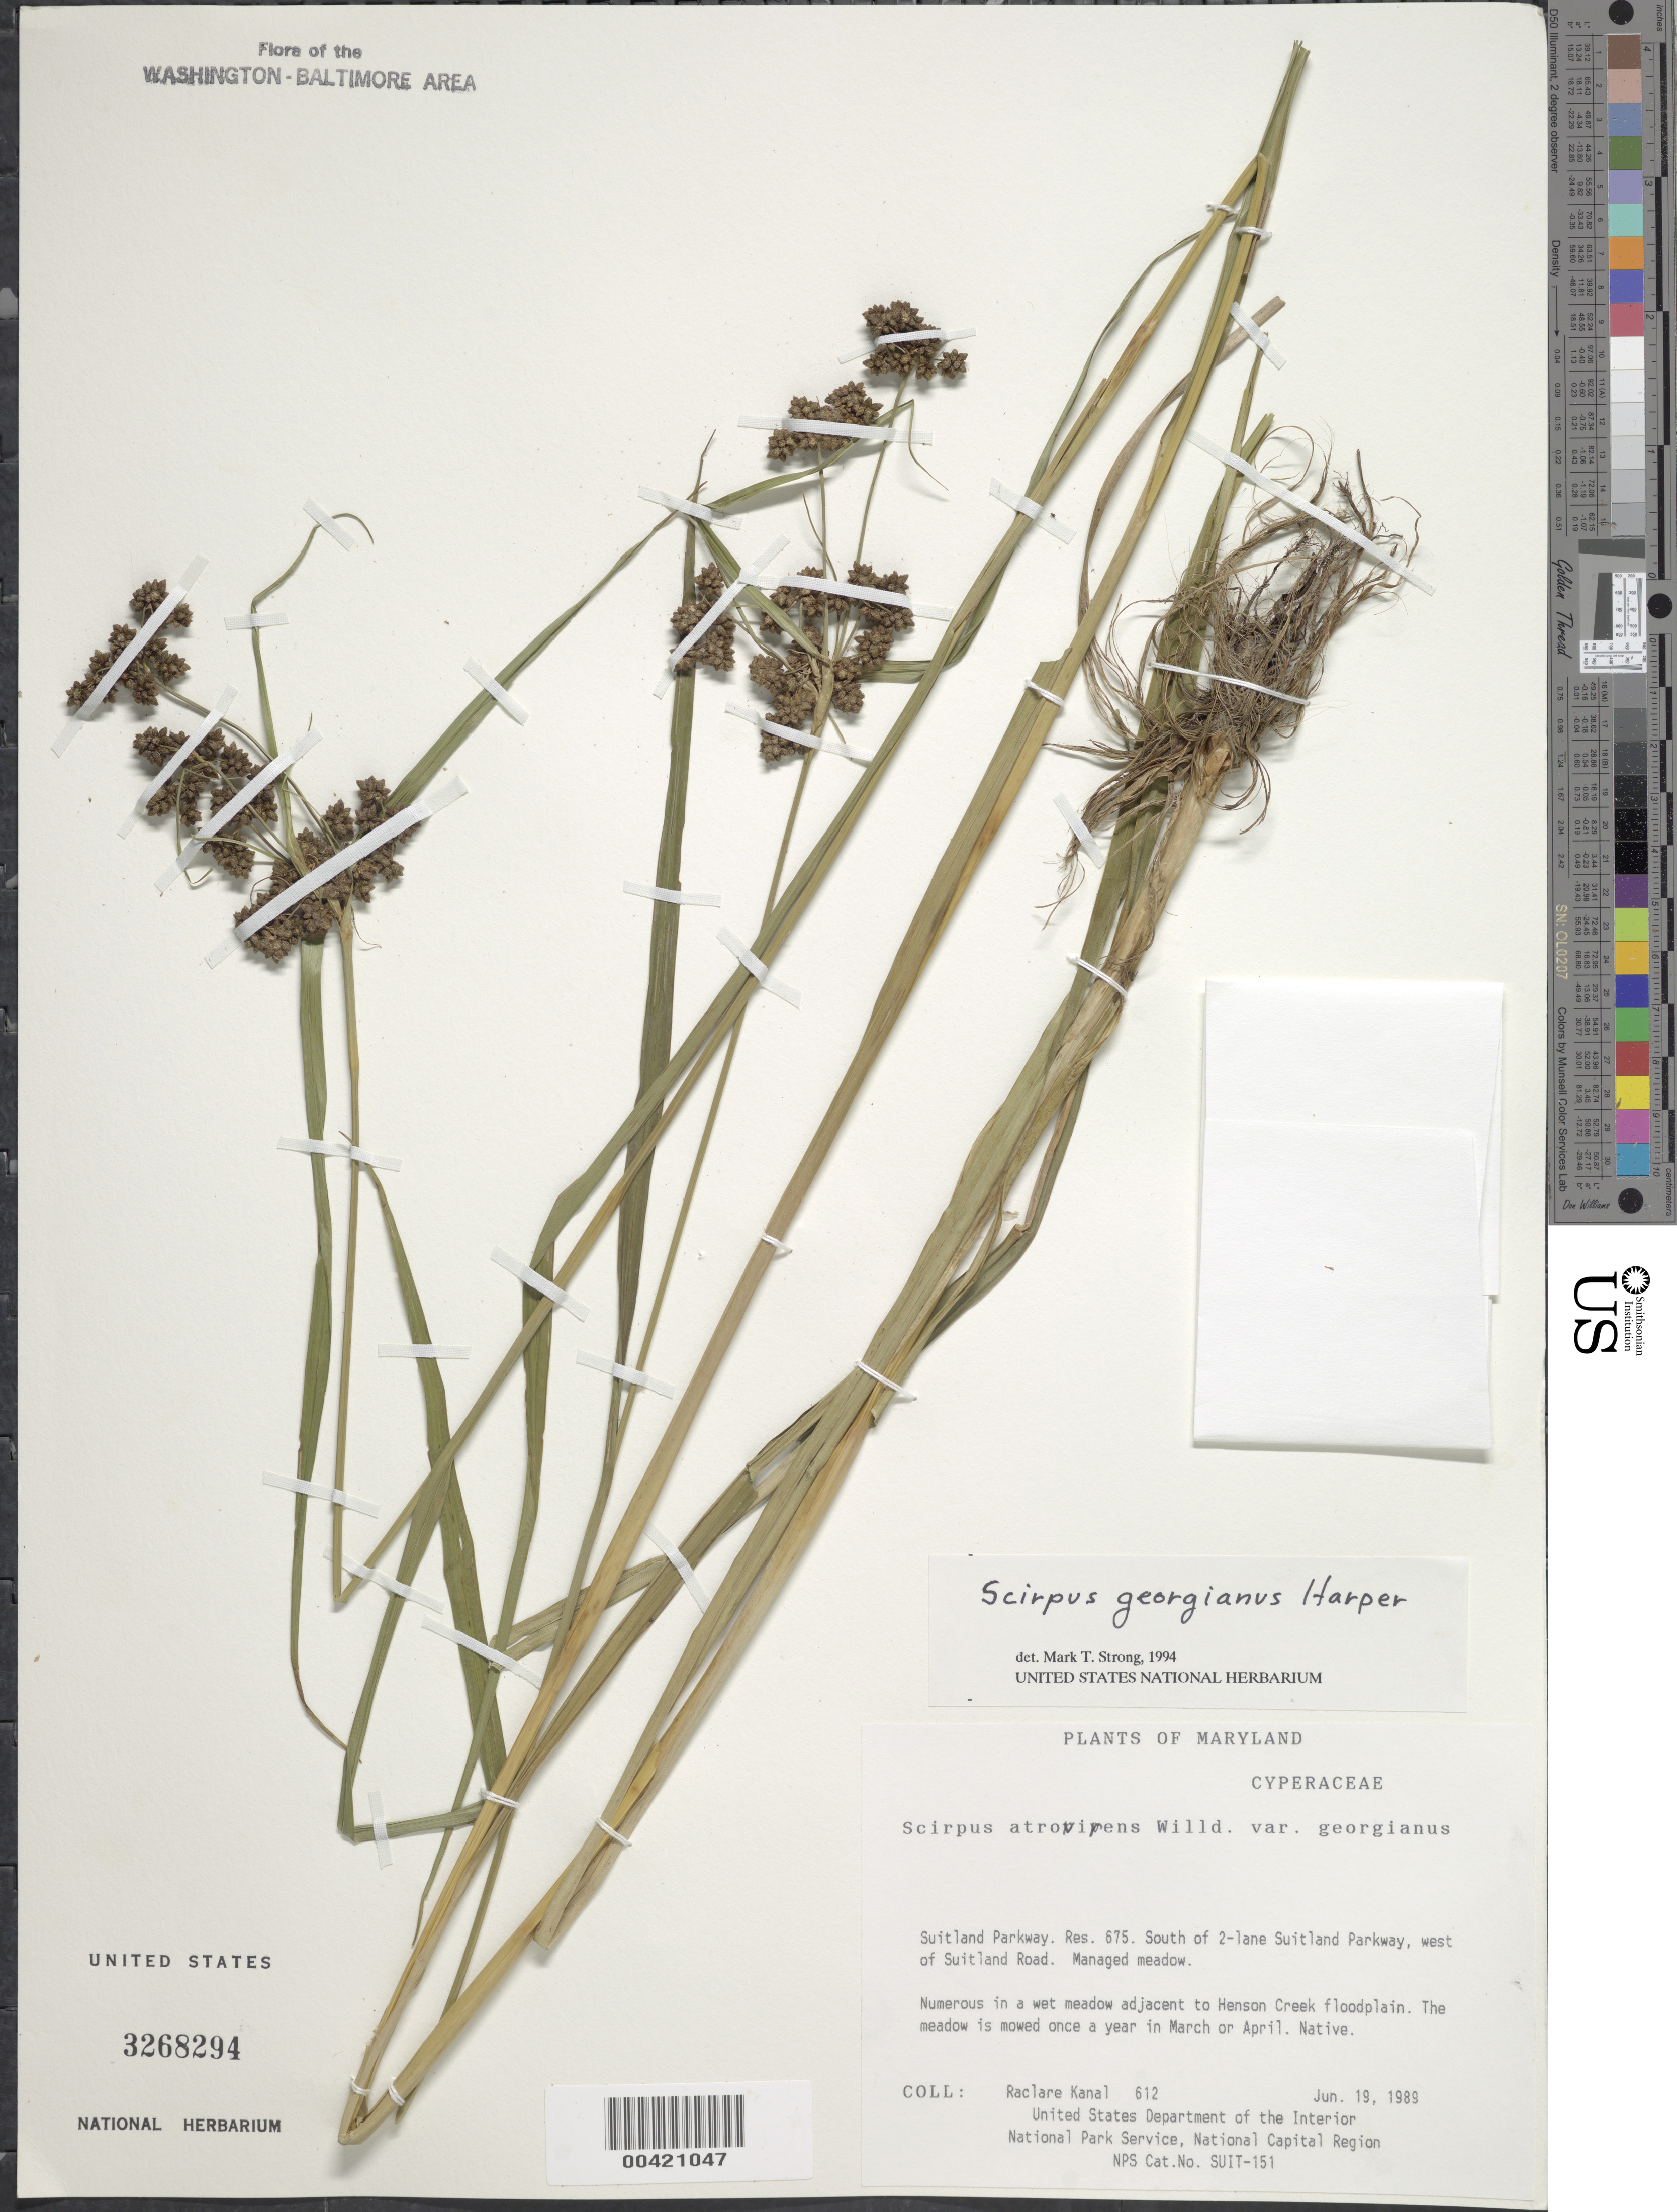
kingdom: Plantae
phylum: Tracheophyta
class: Liliopsida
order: Poales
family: Cyperaceae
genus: Scirpus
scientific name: Scirpus georgianus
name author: R.M. Harper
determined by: Strong, M. T., (US), Smithsonian Institution - National Museum of Natural History (UNITED STATES)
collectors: R. Kanal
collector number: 612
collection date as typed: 19 Jun 1989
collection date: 1989-06-19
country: United States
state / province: Maryland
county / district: Prince George's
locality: Suitland Parkway, S of Suitland Parkway, W of Suitland Road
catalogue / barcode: US 3268294